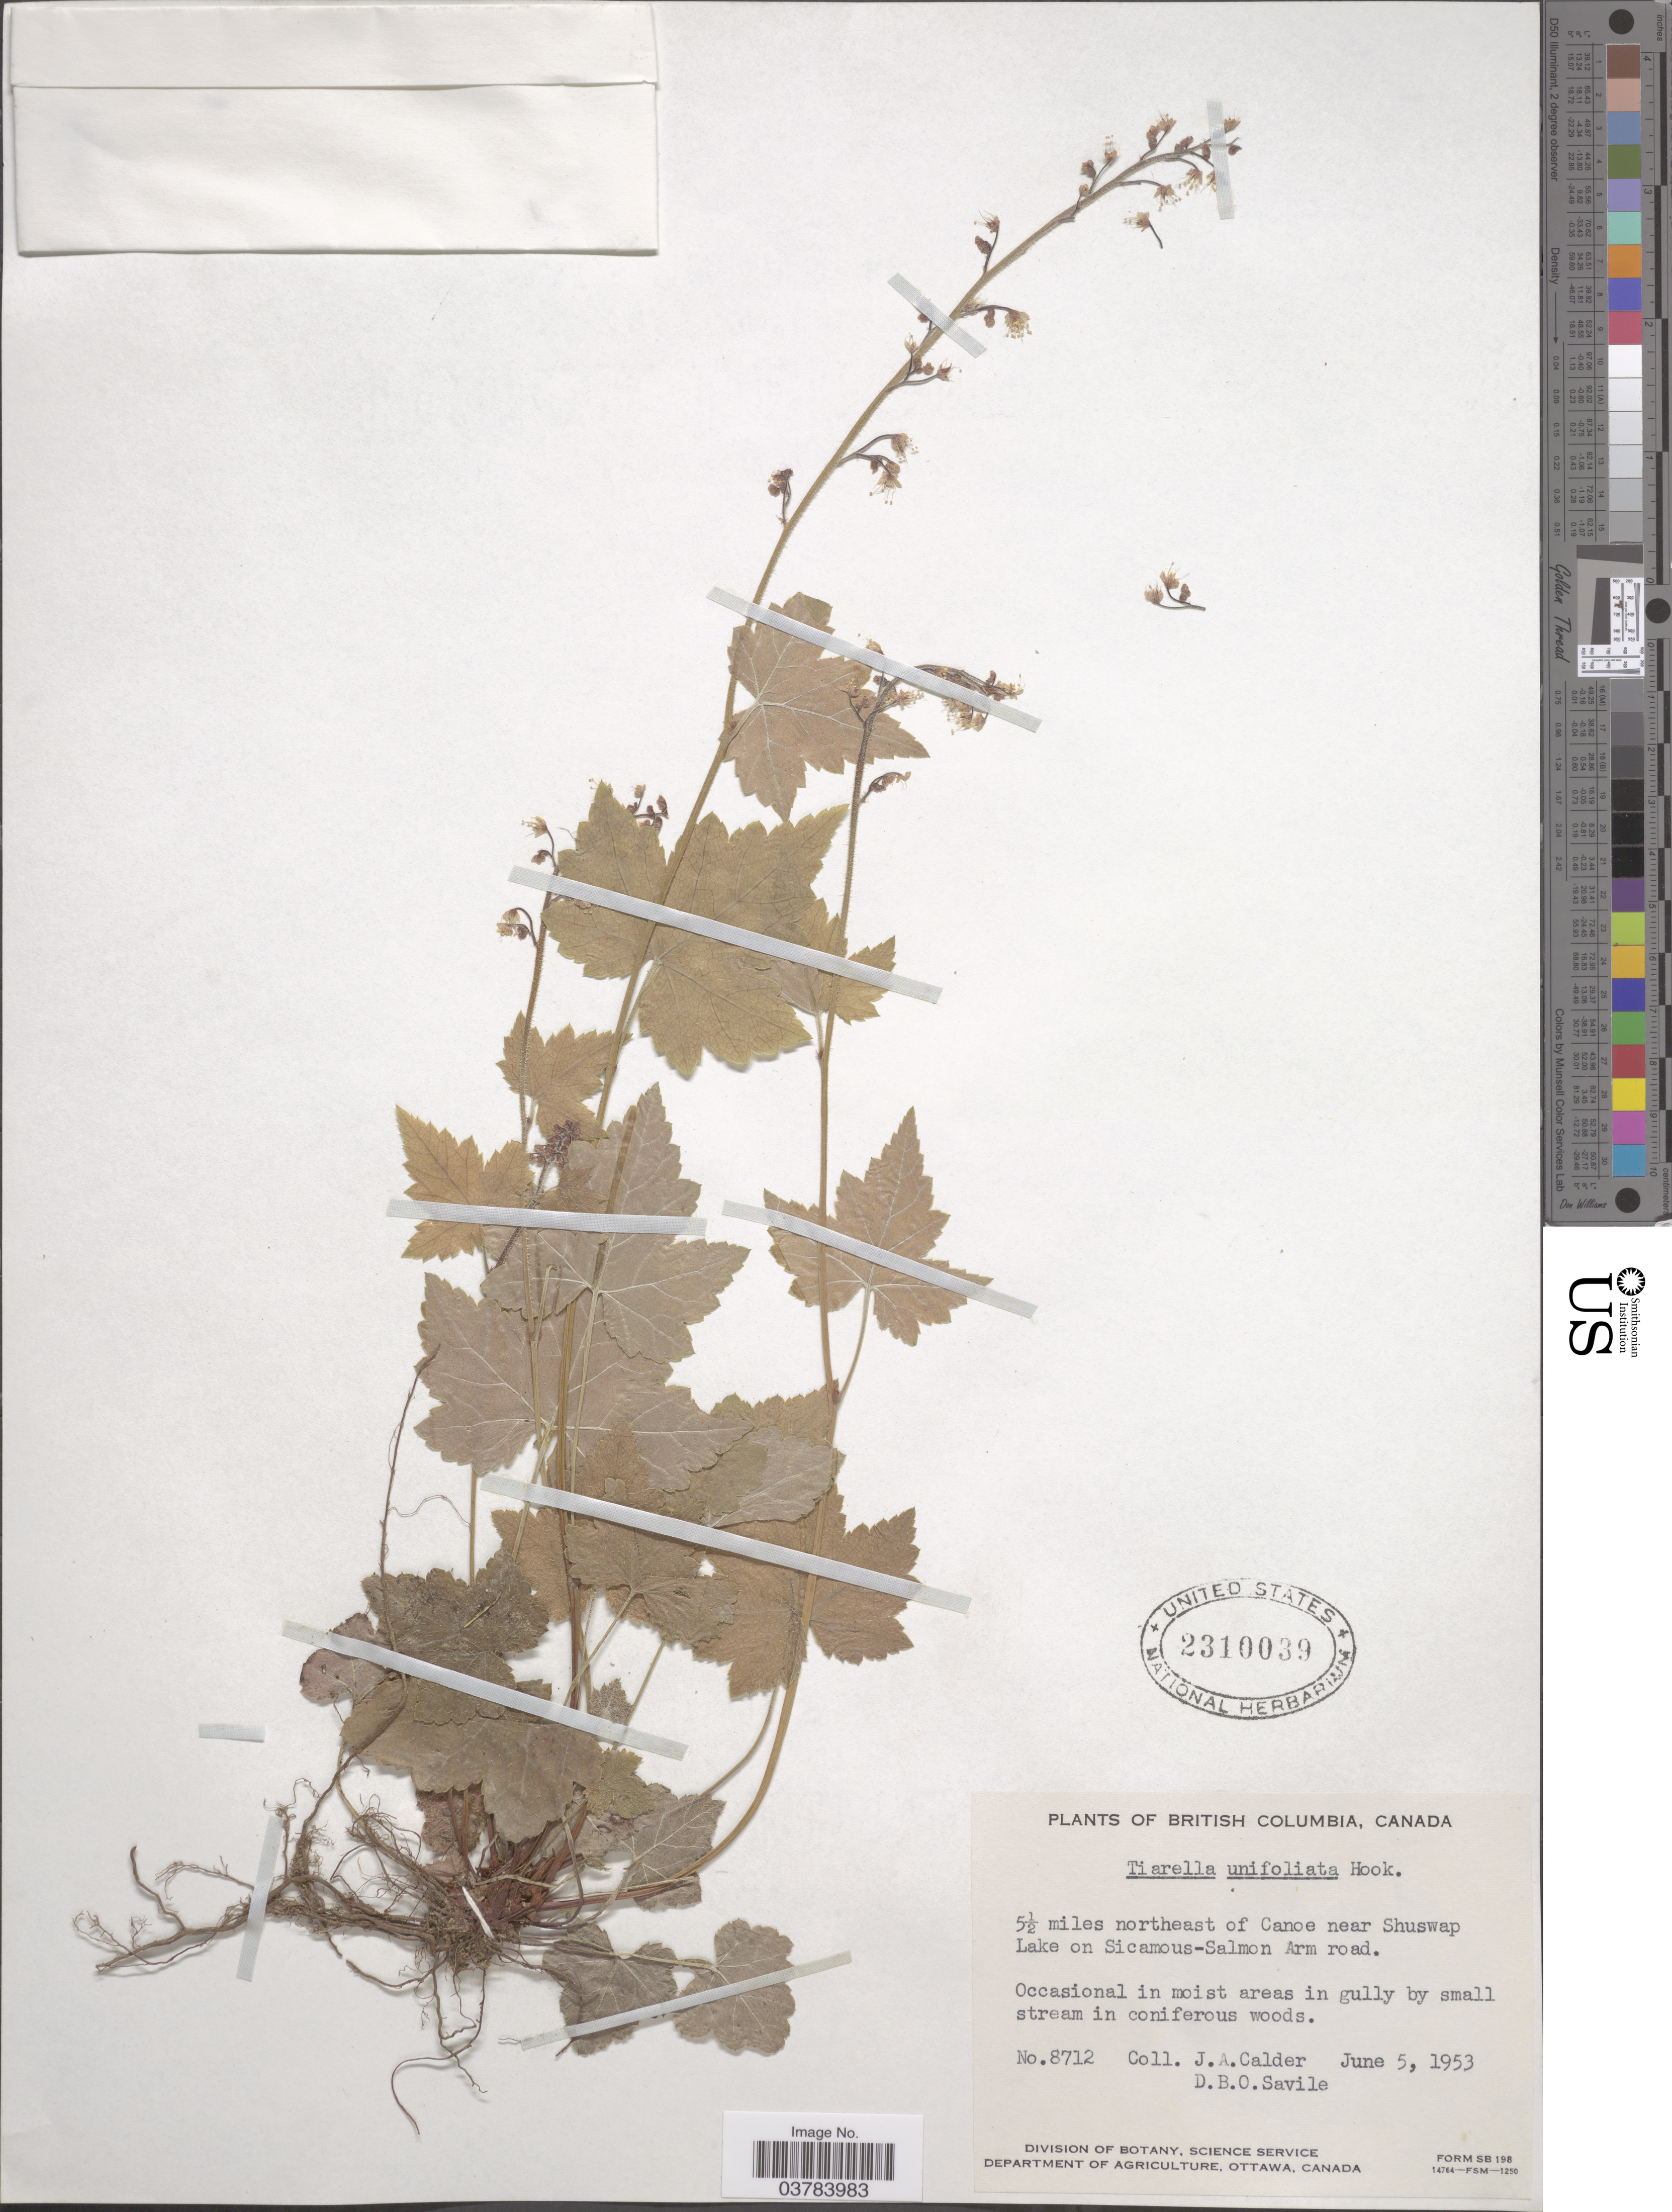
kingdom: Plantae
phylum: Tracheophyta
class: Magnoliopsida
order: Saxifragales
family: Saxifragaceae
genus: Tiarella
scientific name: Tiarella unifoliata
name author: Hook.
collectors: J. A. Calder & D. Savile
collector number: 8712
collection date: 1953-06-05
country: Canada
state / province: British Columbia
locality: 5½ miles northeast of Canoe near Shuswap Lake on Sicamous-Salmon Arm road.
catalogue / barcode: US 2310039